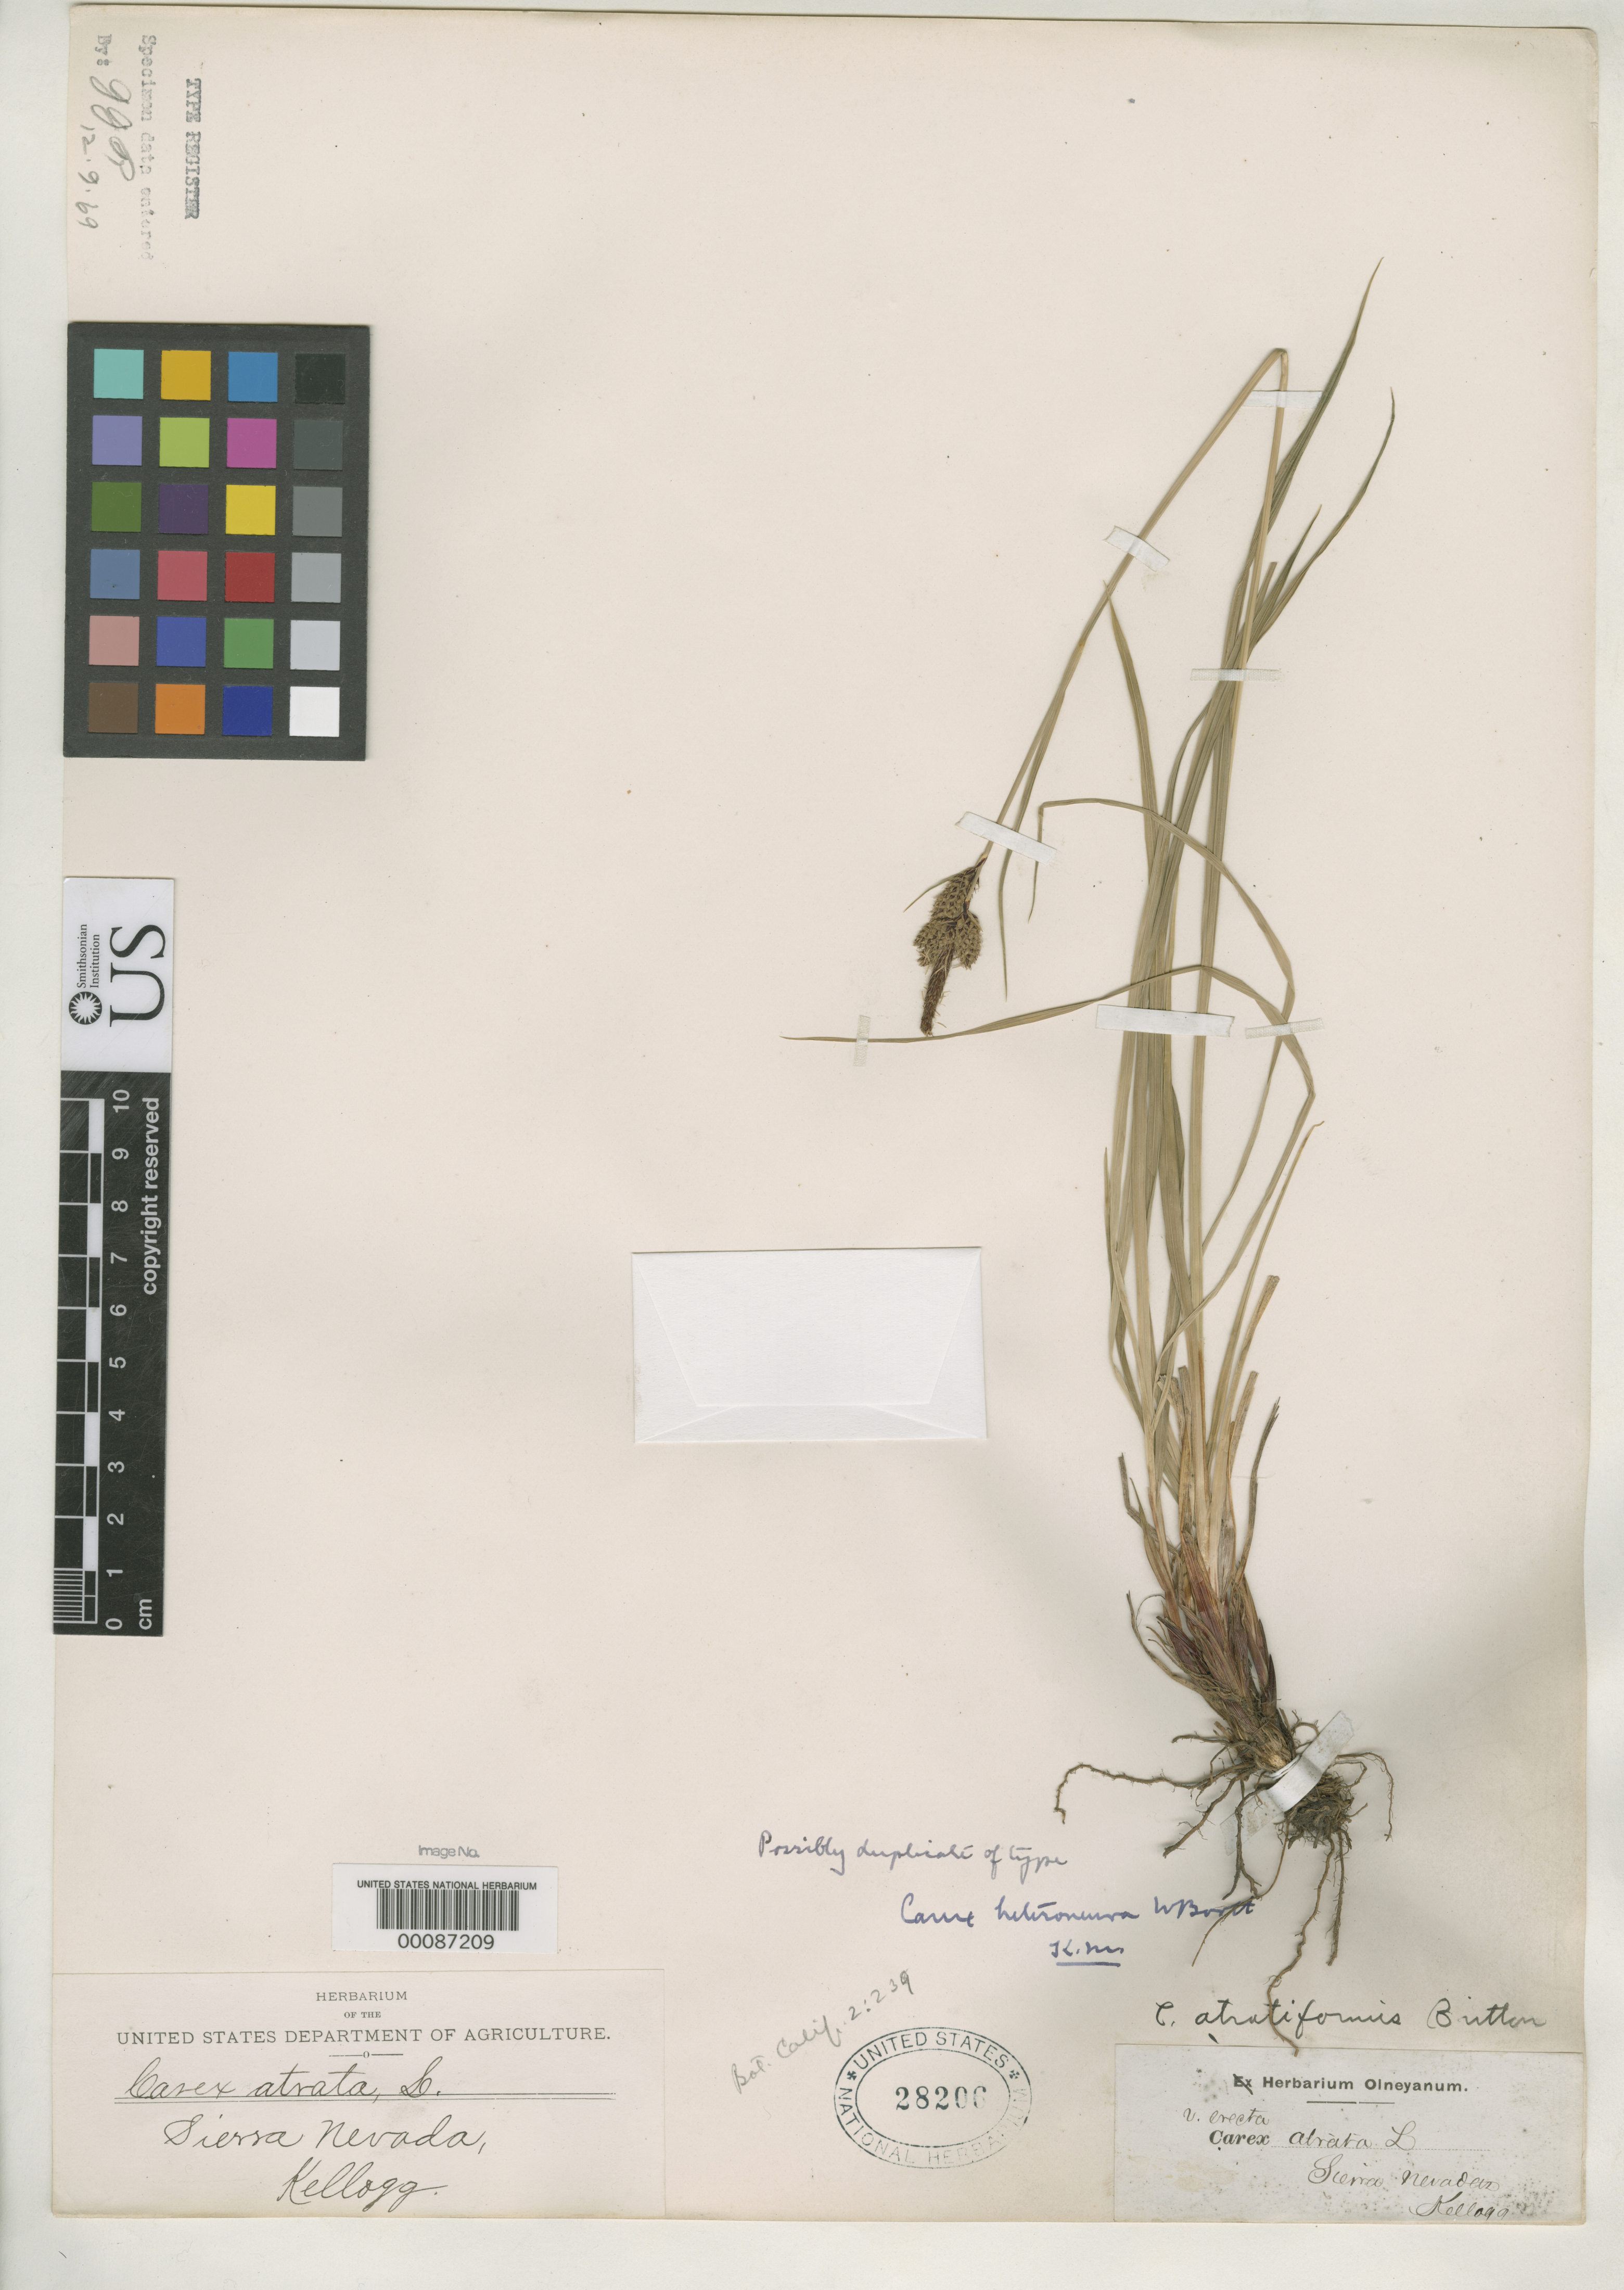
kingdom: Plantae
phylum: Tracheophyta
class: Liliopsida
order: Poales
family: Cyperaceae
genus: Carex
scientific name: Carex heteroneura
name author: S. Watson in S. Watson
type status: Possible Isotype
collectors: A. Kellogg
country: United States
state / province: California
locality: Sierra Nevada.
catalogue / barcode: US 28206